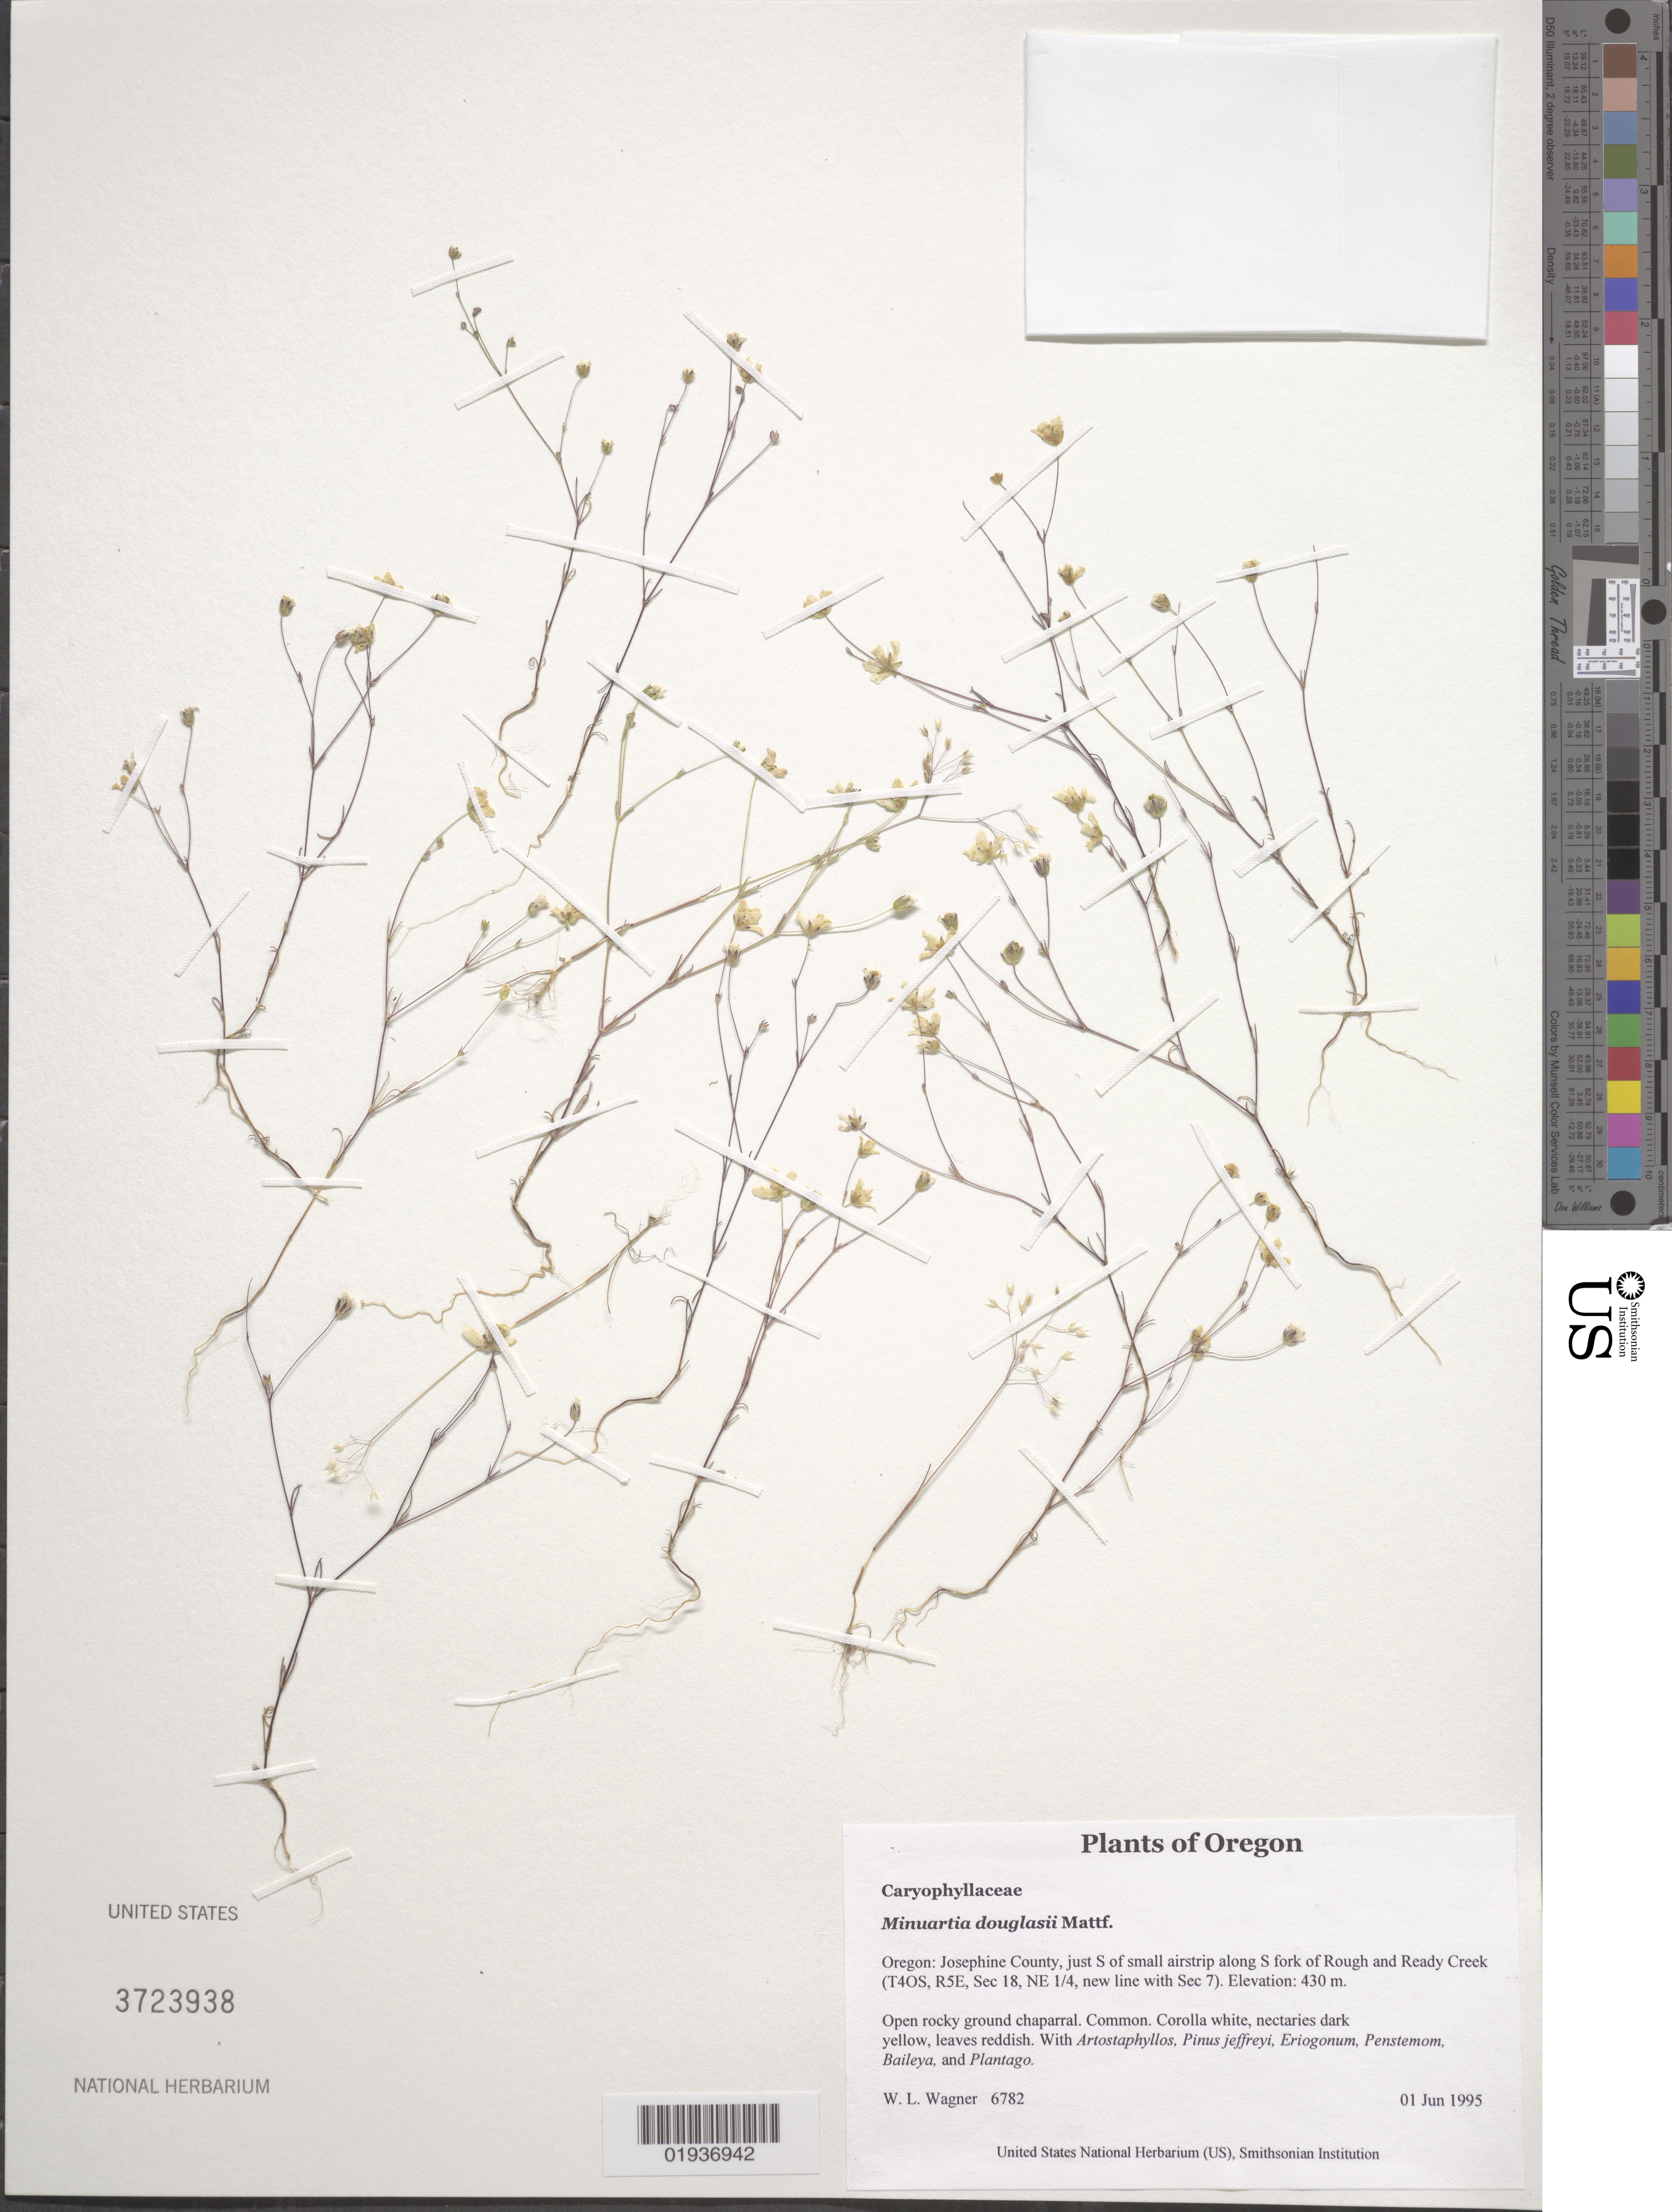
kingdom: Plantae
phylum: Tracheophyta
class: Magnoliopsida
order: Caryophyllales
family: Caryophyllaceae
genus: Minuartia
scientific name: Minuartia douglasii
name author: Mattf.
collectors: W. L. Wagner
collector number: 6782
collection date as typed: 01 Jun 1995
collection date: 1995-06-01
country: United States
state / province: Oregon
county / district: Josephine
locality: Just S of small airstrip along S fork of Rough and Ready Creek (T4OS, R5E, Sec 18, NE 1/4, new line with Sec 7)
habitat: Open rocky ground chaparral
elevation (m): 430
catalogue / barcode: US 3723928